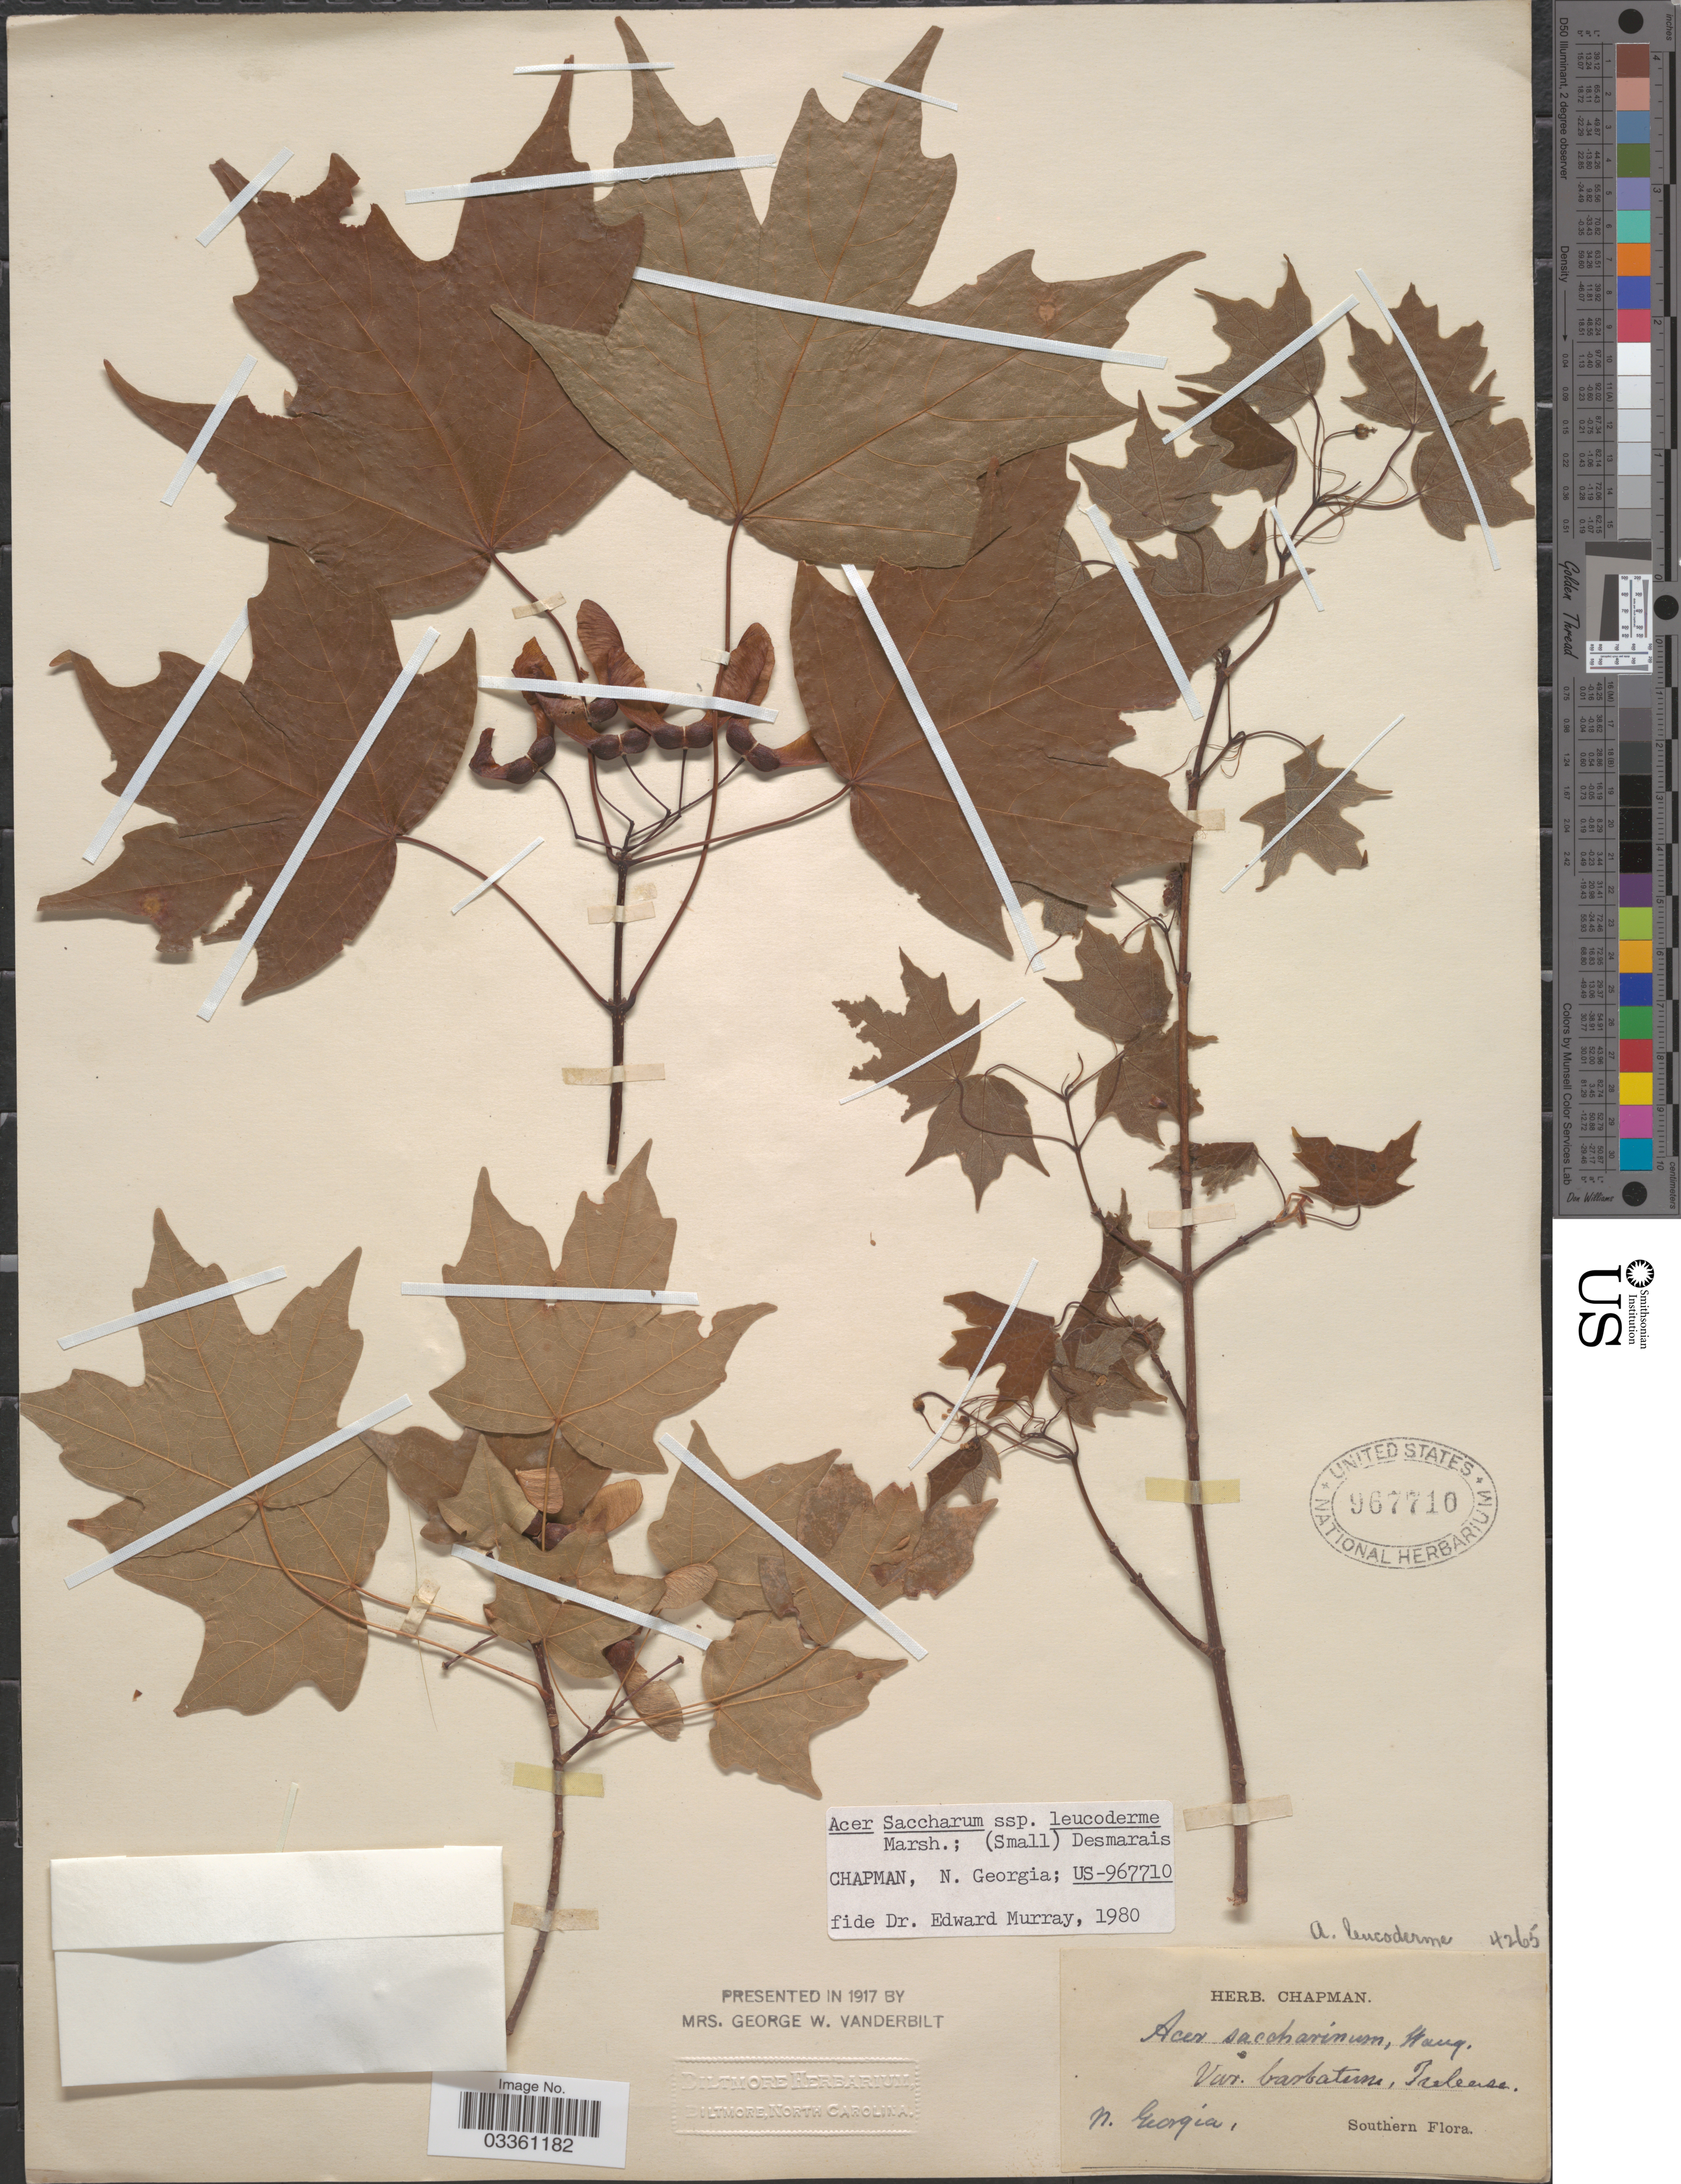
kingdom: Plantae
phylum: Tracheophyta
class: Magnoliopsida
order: Sapindales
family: Sapindaceae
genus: Acer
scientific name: Acer saccharum subsp. leucoderme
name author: (Small) Desmarais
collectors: ex herb. Chapman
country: United States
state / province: Georgia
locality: N. Georgia. Southern.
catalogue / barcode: US 967710